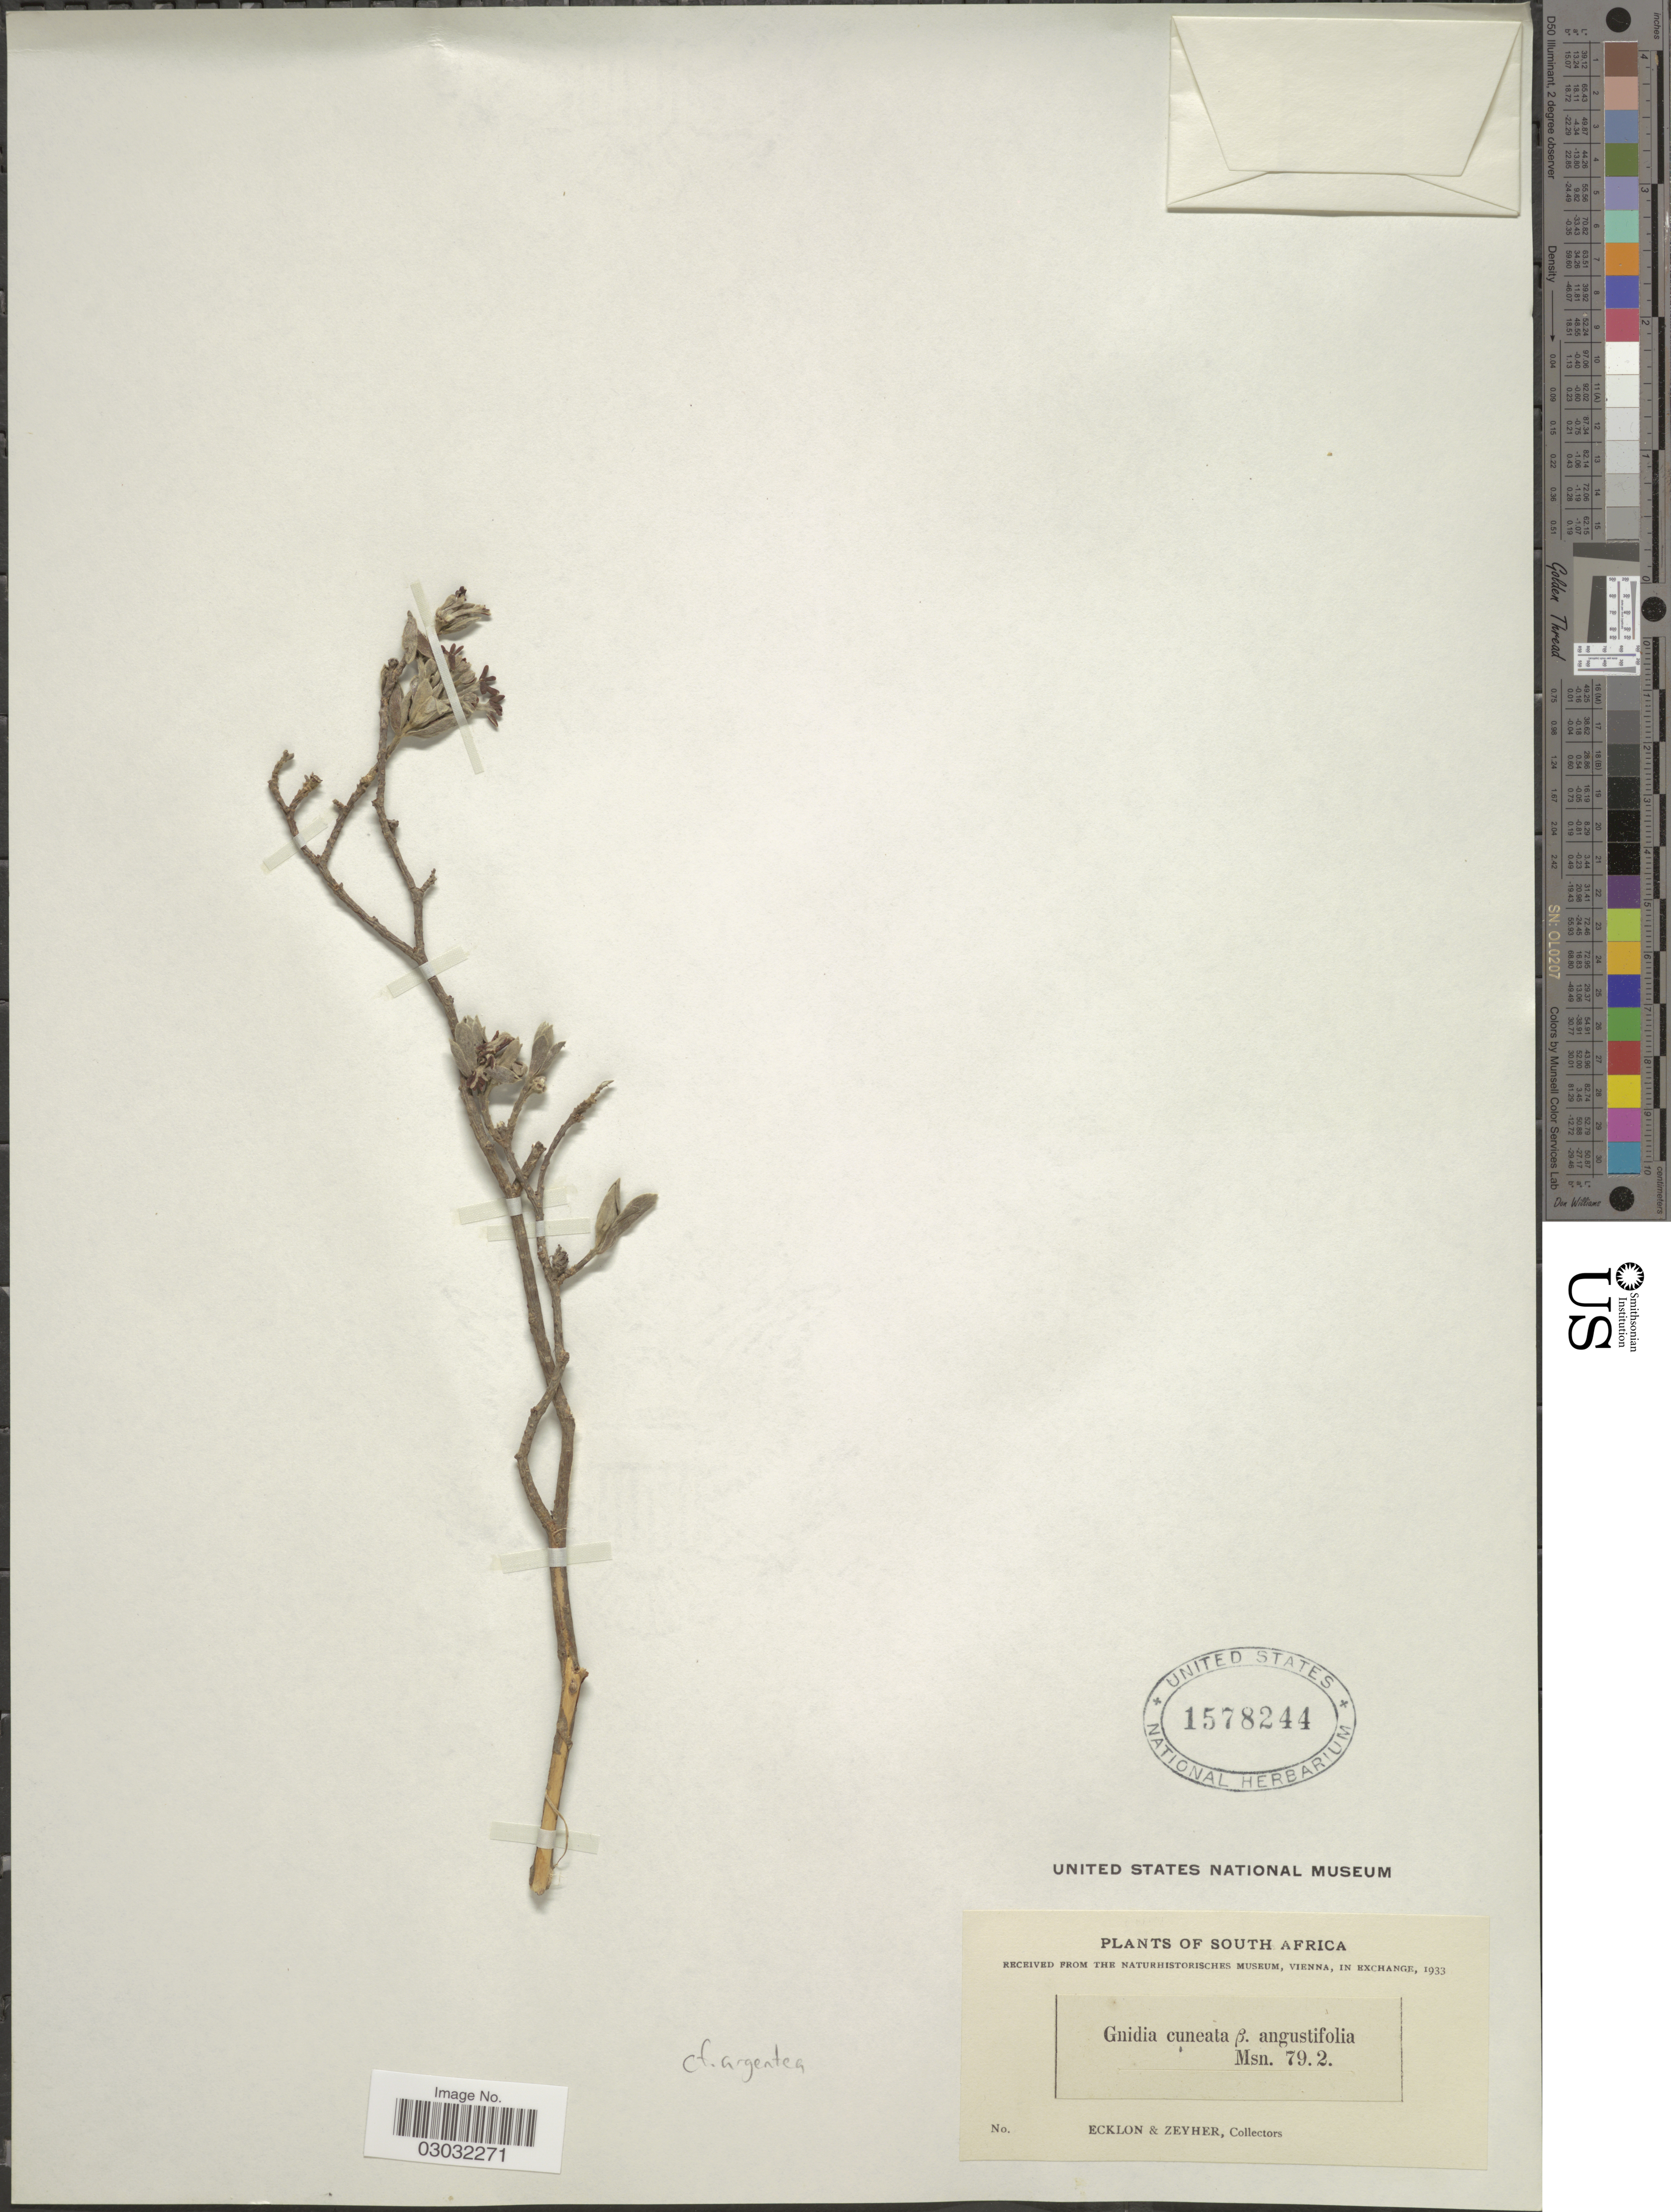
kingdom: Plantae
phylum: Tracheophyta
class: Magnoliopsida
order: Malvales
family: Thymelaeaceae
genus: Lasiosiphon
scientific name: Lasiosiphon meisnerianus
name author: Endl.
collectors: -. Ecklon & -. Zeyher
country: South Africa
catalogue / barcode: US 1578244